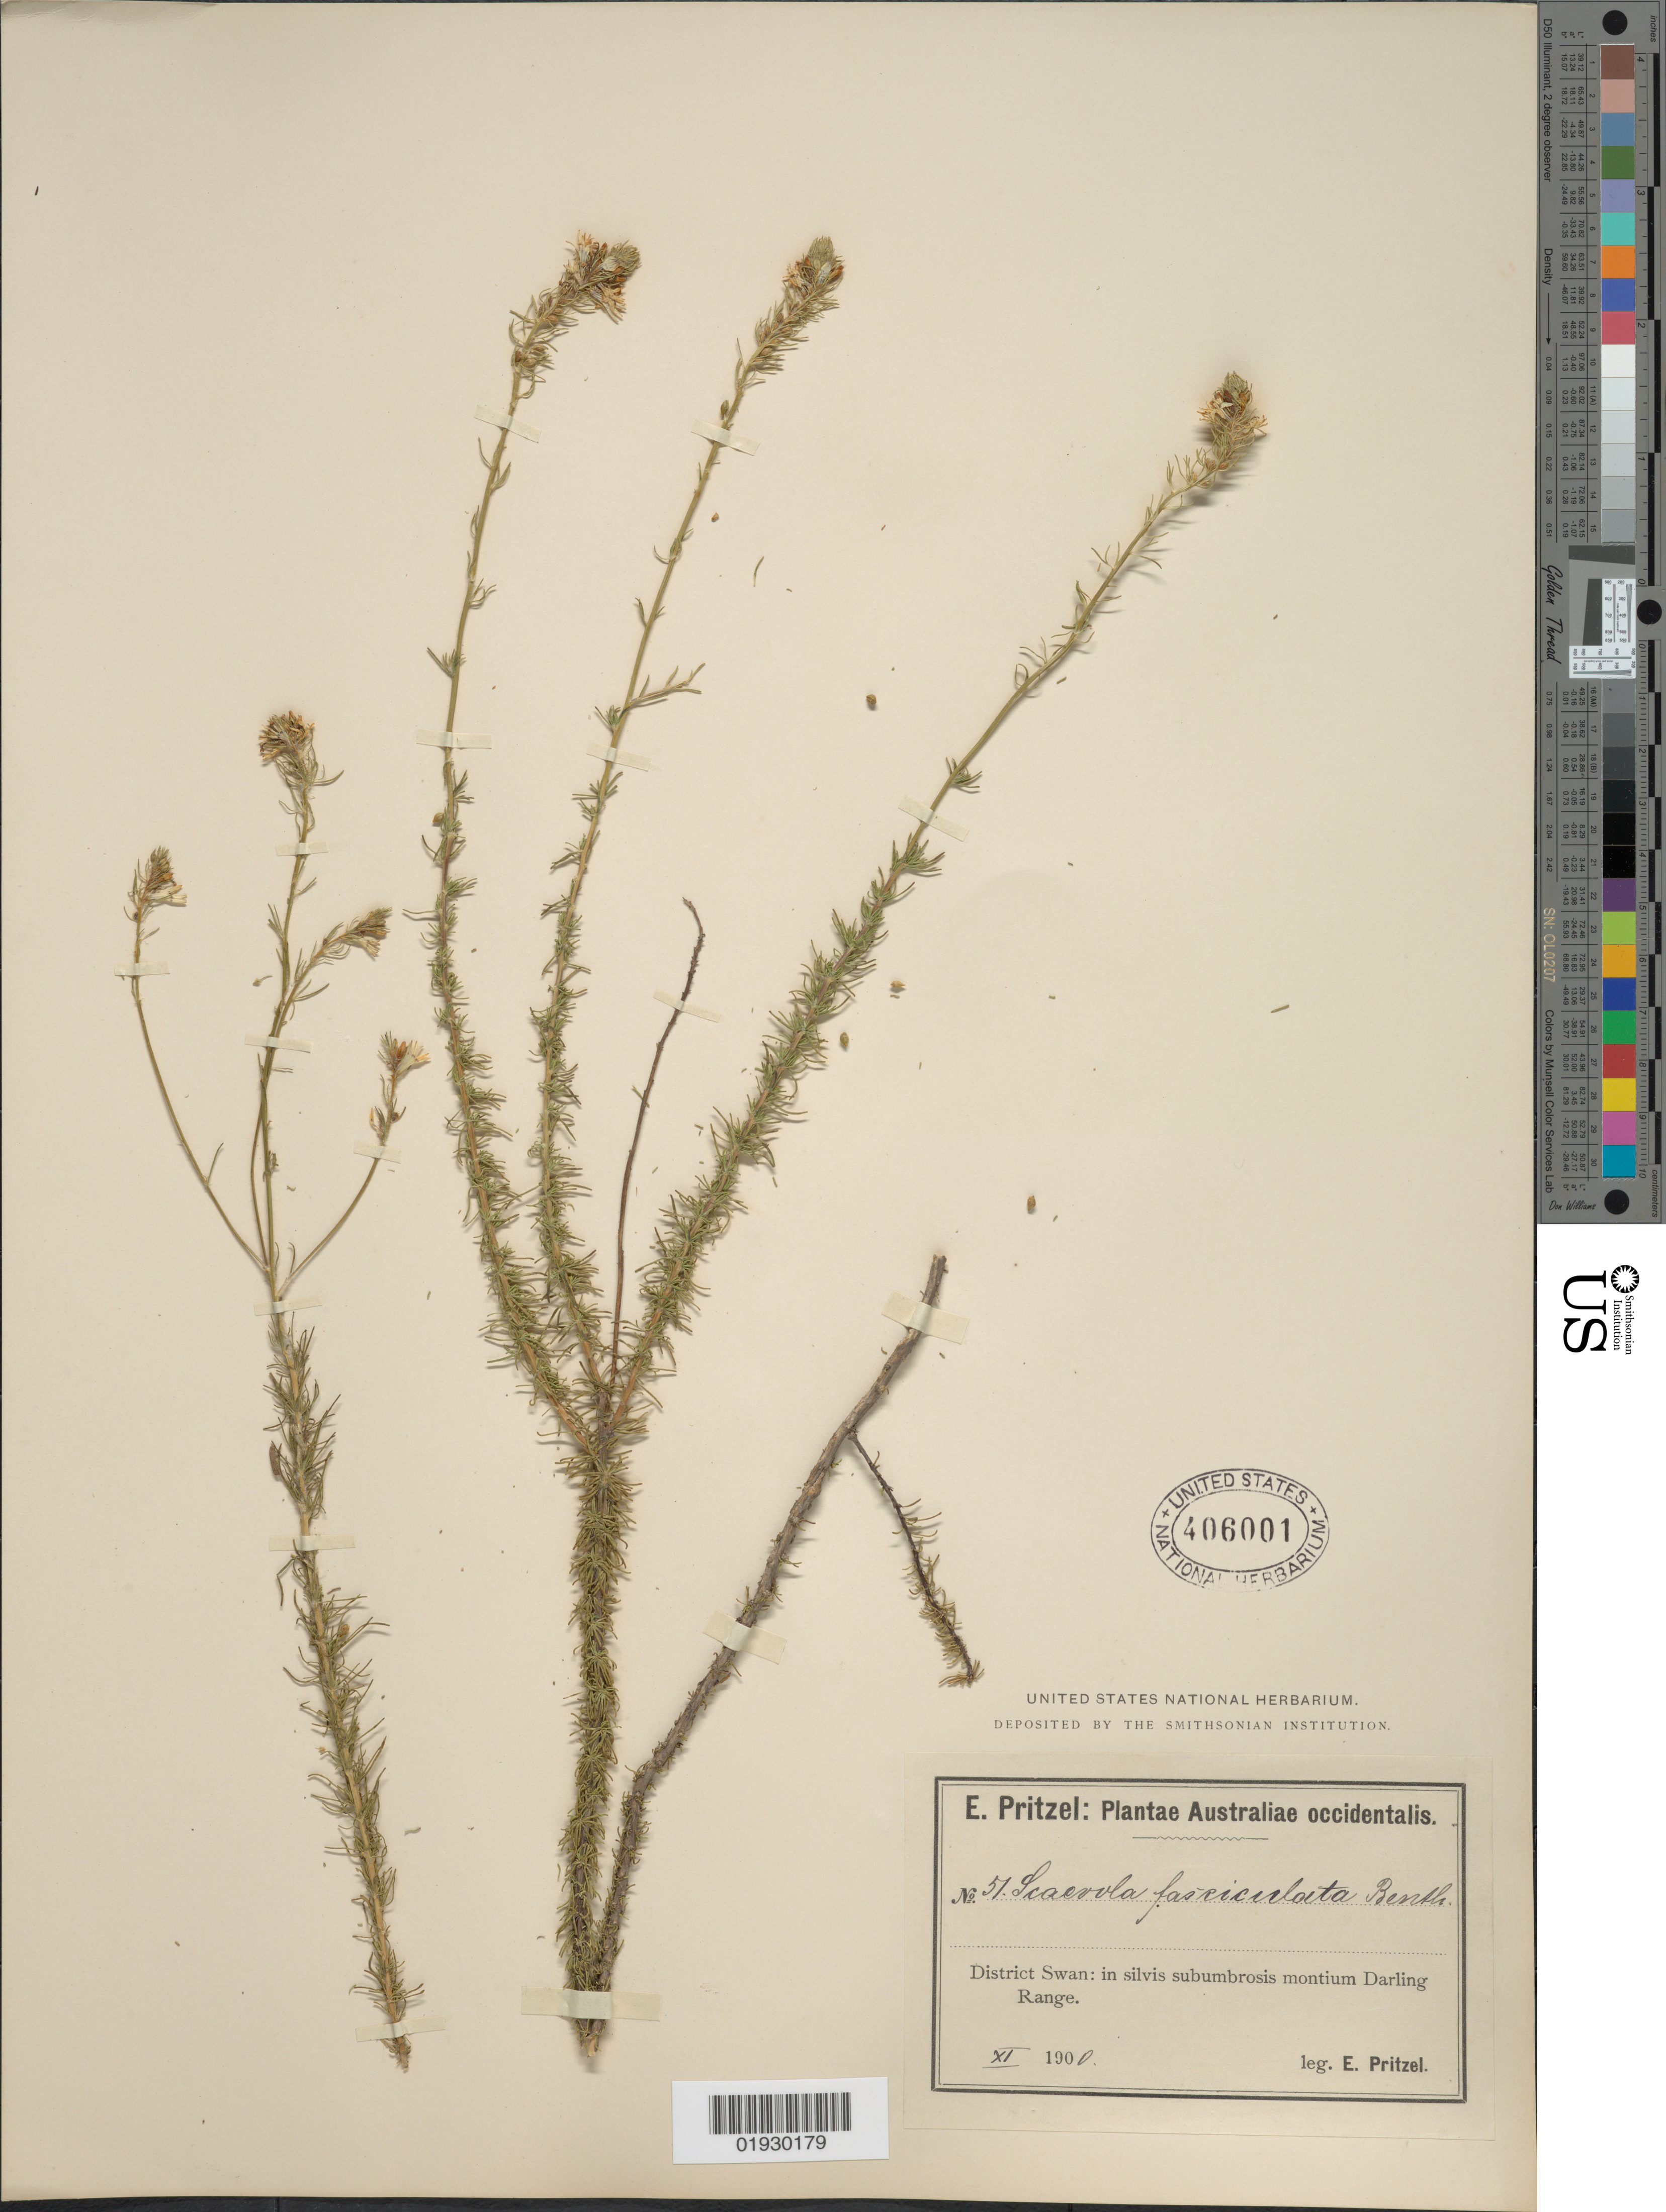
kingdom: Plantae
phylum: Tracheophyta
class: Magnoliopsida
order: Asterales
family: Goodeniaceae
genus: Scaevola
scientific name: Scaevola fasciculata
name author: Benth.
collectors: E. G. Pritzel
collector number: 51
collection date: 1900-11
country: Australia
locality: Australiae occidentalis. District Swan: in silvis subumbrosis montium Darling Range.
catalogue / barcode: US 406001